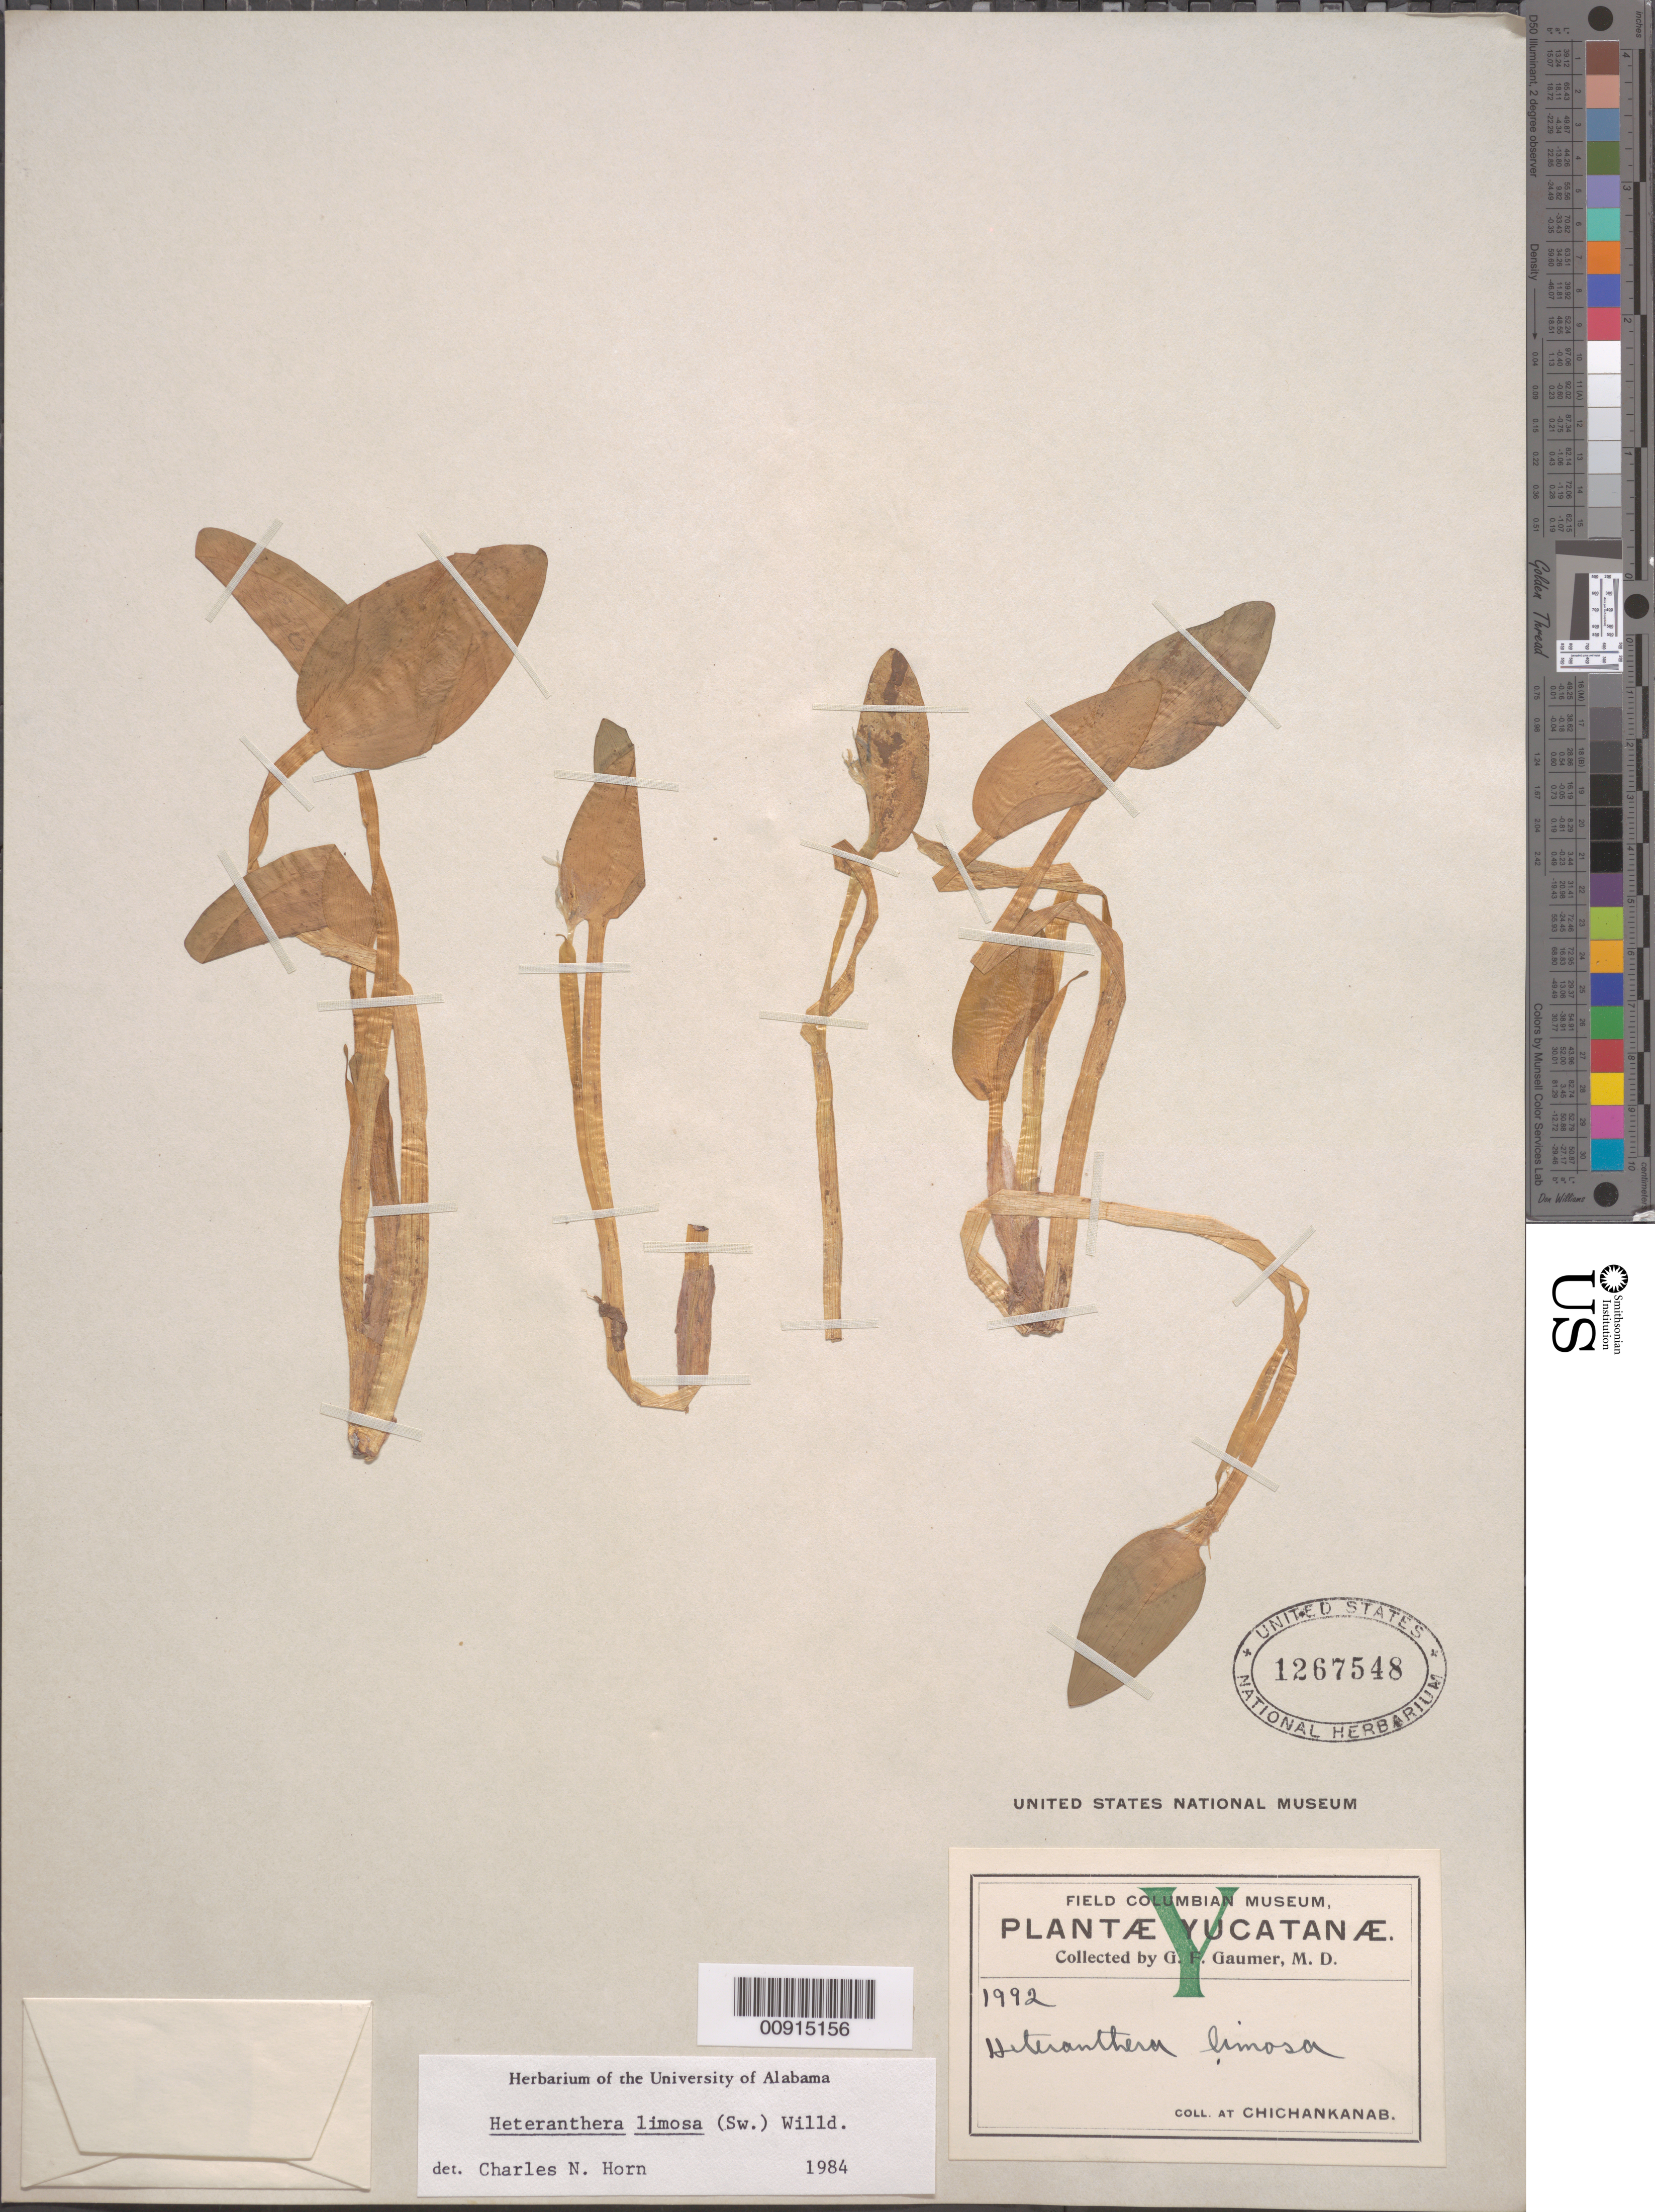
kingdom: Plantae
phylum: Tracheophyta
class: Liliopsida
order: Commelinales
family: Pontederiaceae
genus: Heteranthera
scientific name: Heteranthera limosa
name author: (Sw.) Willd.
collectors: G. F. Gaumer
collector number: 1992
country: Mexico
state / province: Quintana Roo / Yucatán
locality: Chichankanab.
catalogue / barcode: US 1267548